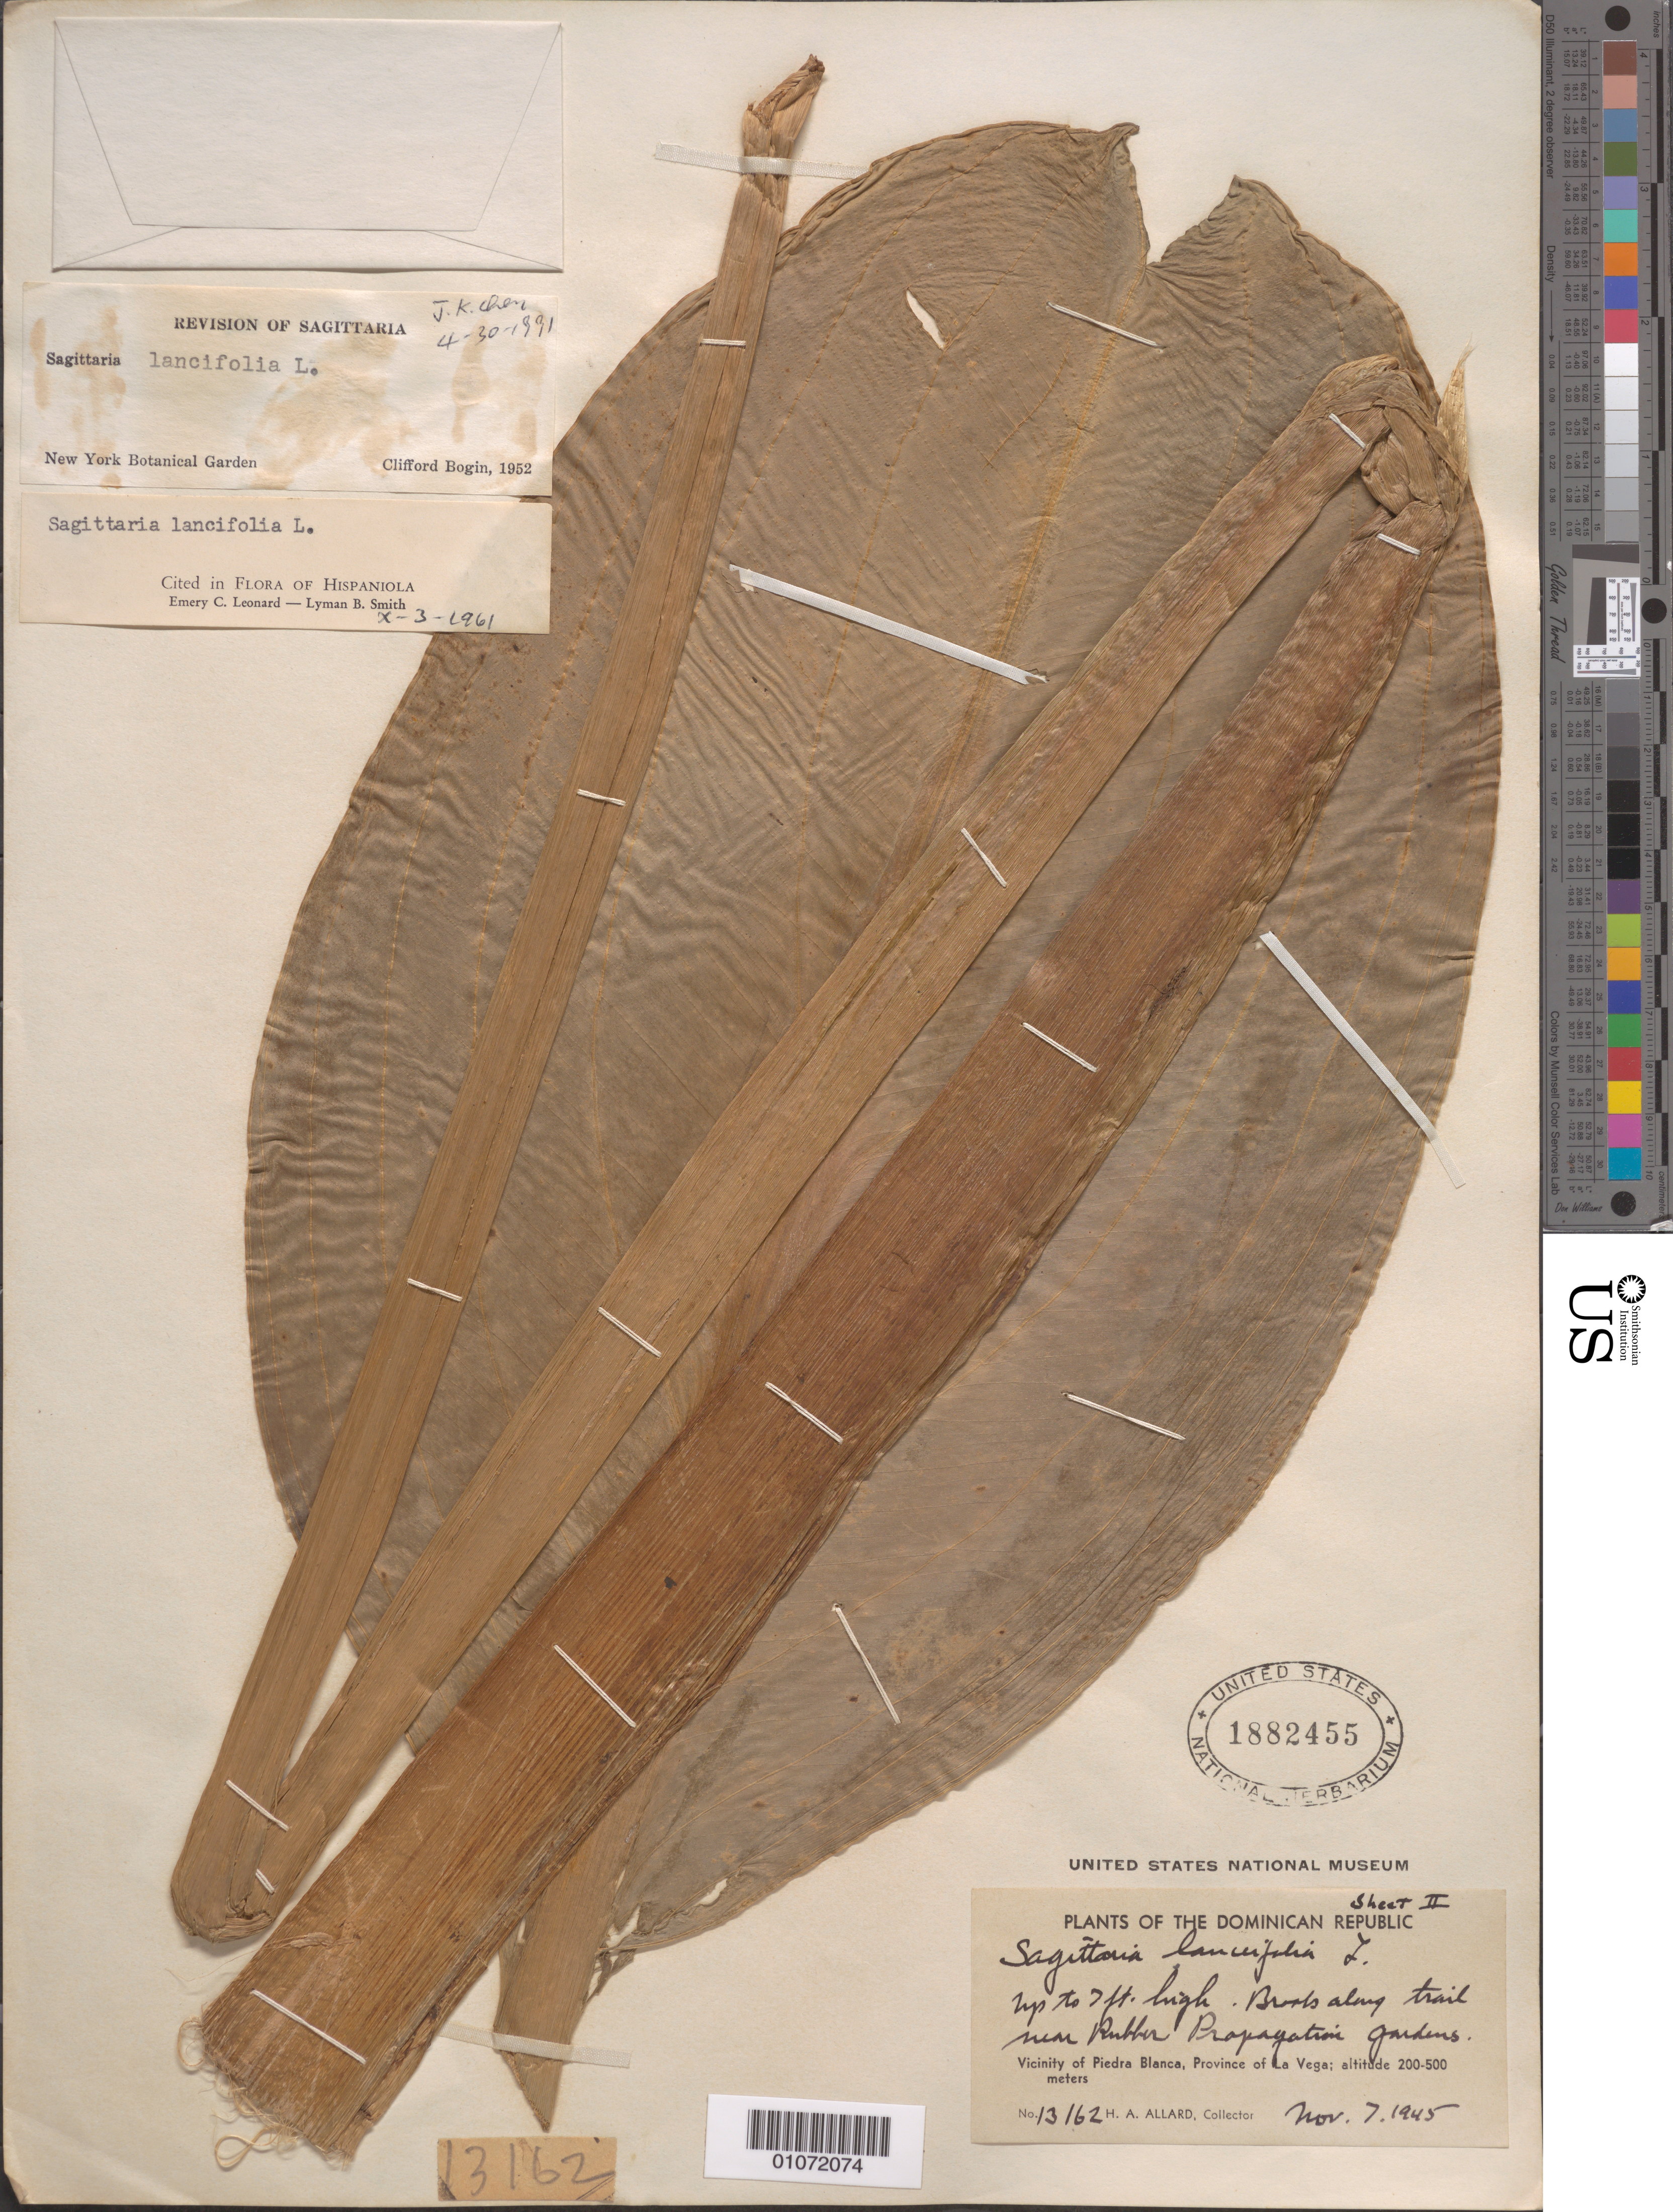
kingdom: Plantae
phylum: Tracheophyta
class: Liliopsida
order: Alismatales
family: Alismataceae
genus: Sagittaria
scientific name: Sagittaria lancifolia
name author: L.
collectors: H. A. Allard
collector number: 13162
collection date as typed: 07 Nov 1945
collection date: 1945-11-07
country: Dominican Republic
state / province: Santo Domingo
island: Hispaniola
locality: Brook along trail near Rubber Propagation gardens. Vicinity of Piedra Blanca, province of La Vega.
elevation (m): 200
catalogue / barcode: US 1882455